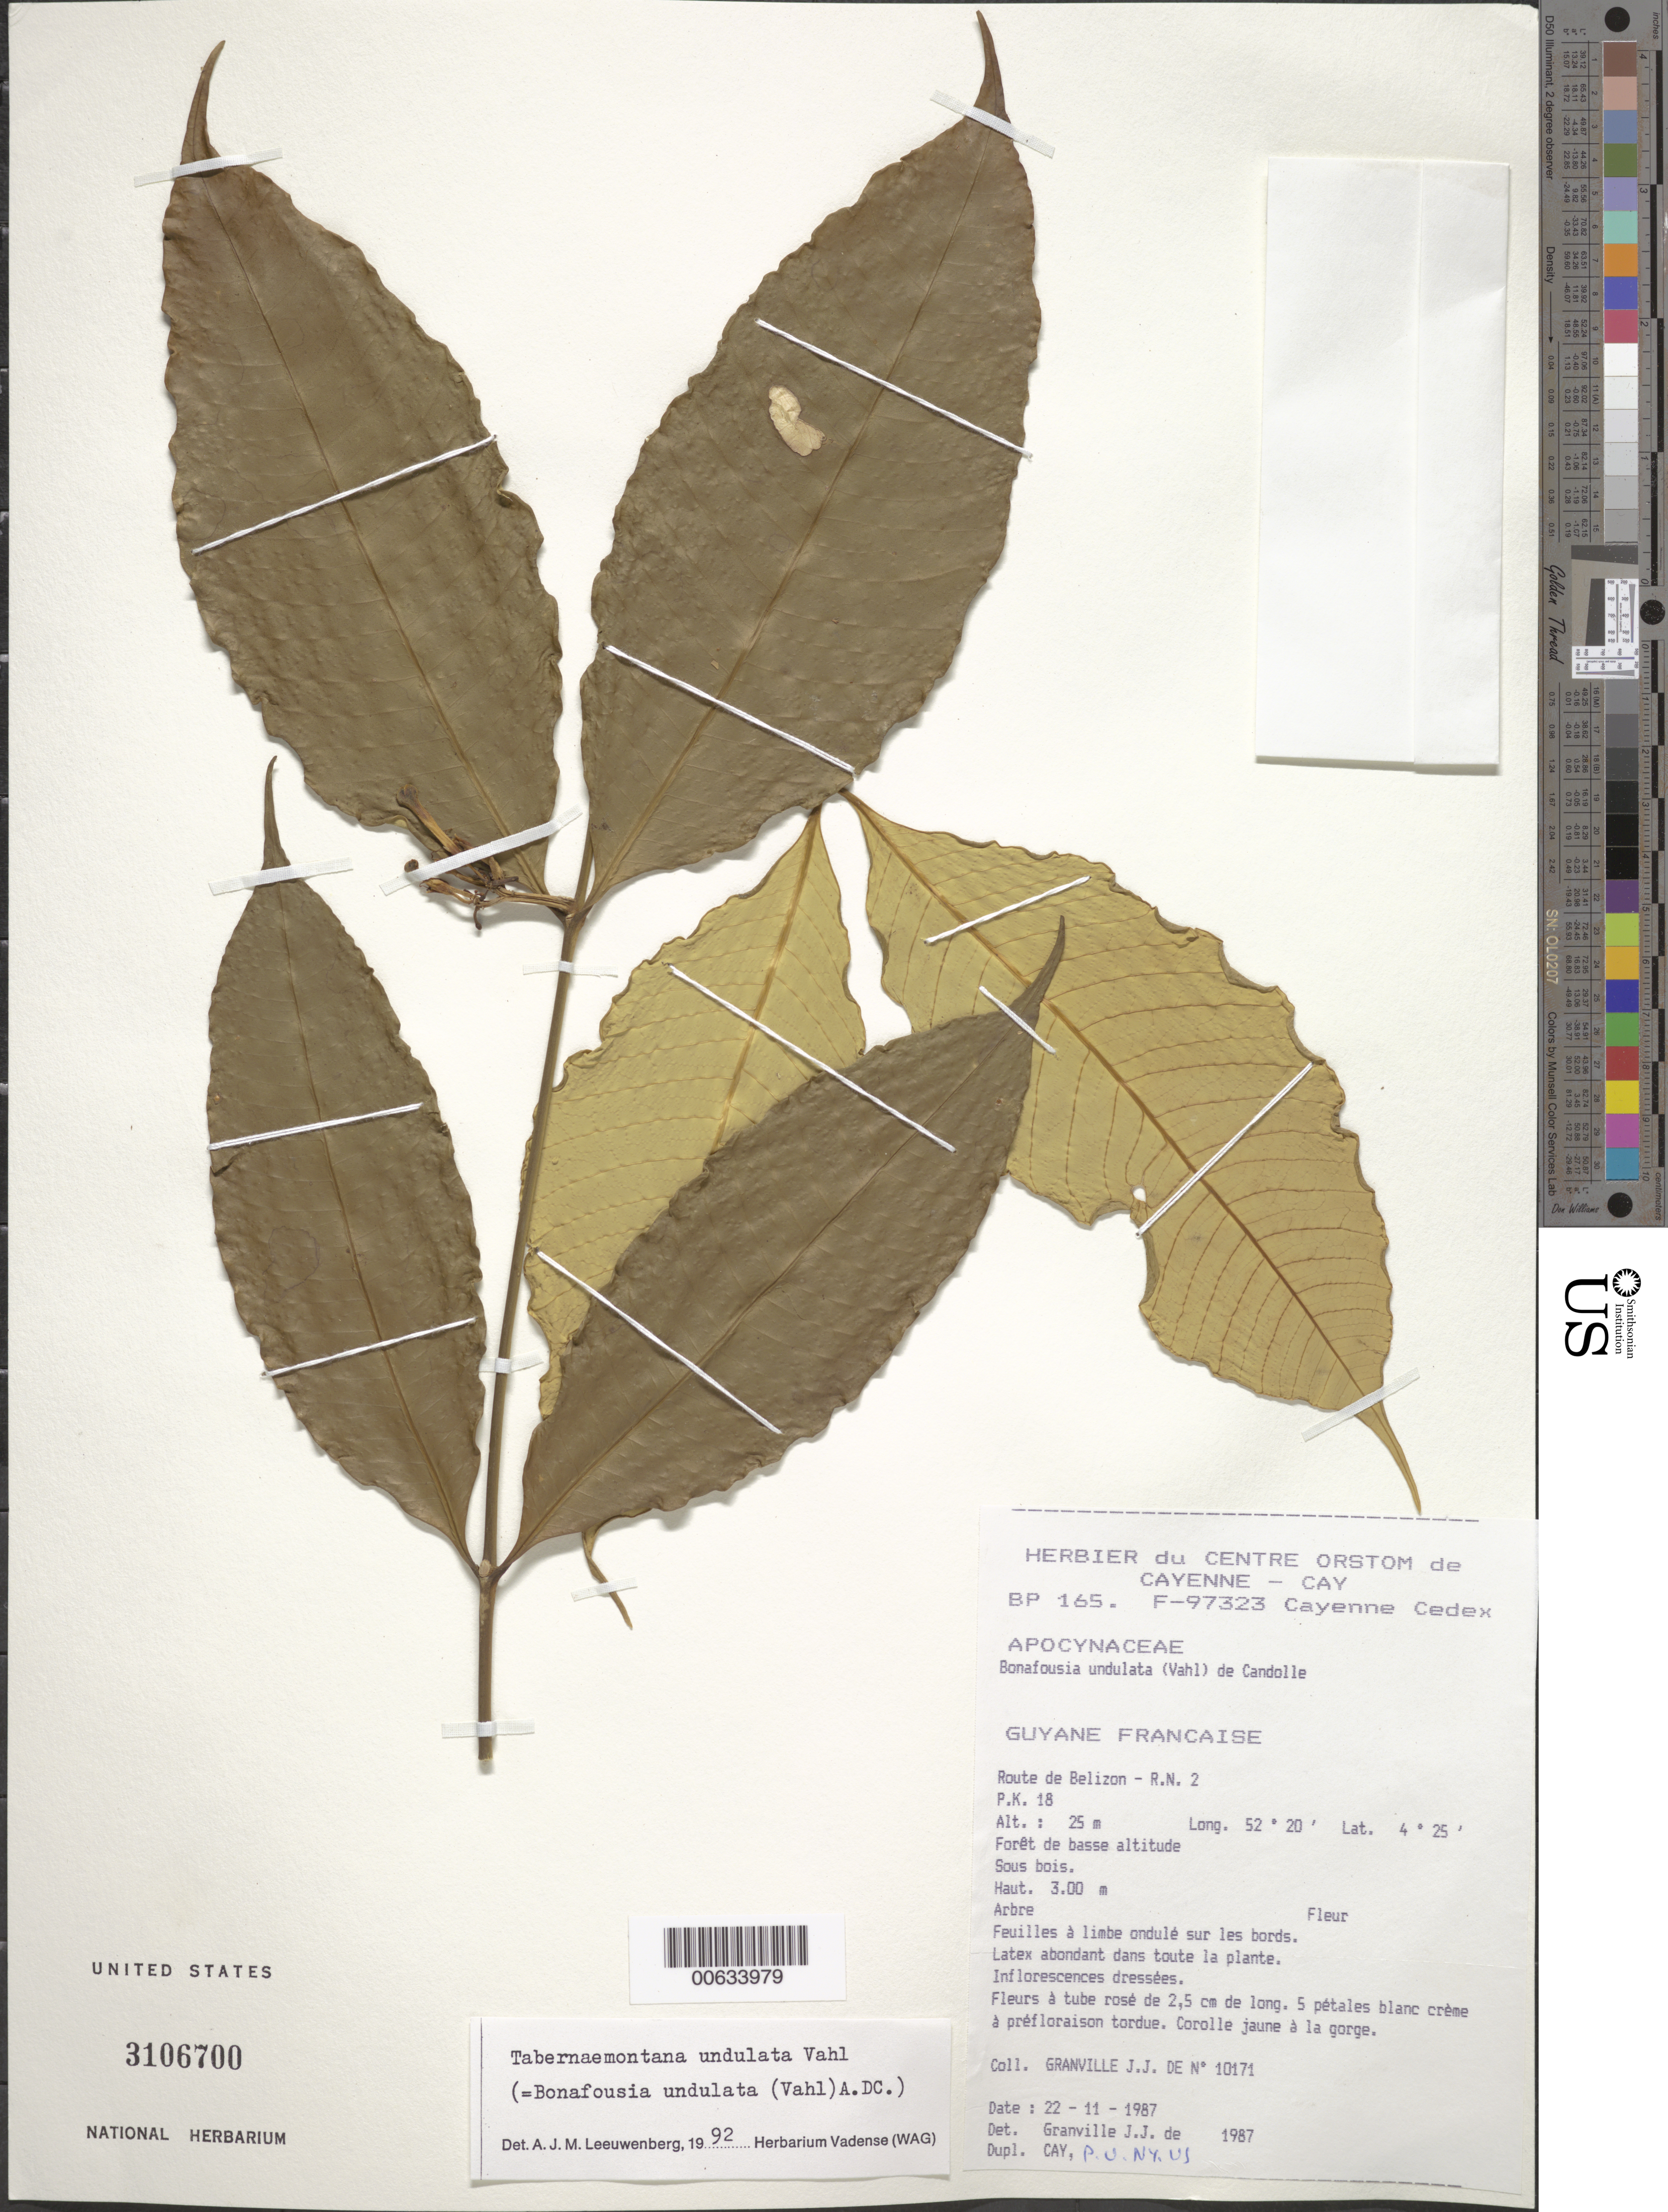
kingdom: Plantae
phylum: Tracheophyta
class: Magnoliopsida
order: Gentianales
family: Apocynaceae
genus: Tabernaemontana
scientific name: Tabernaemontana undulata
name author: Vahl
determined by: Leeuwenberg, A. J. M.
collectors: J.-J. de Granville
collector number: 10171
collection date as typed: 22-Nov-87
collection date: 1987-11-22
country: French Guiana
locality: Route de Bélizon, R.N. 2, PK 18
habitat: Foret de basse altitude. Sous bois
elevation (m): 25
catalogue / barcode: US 3106700